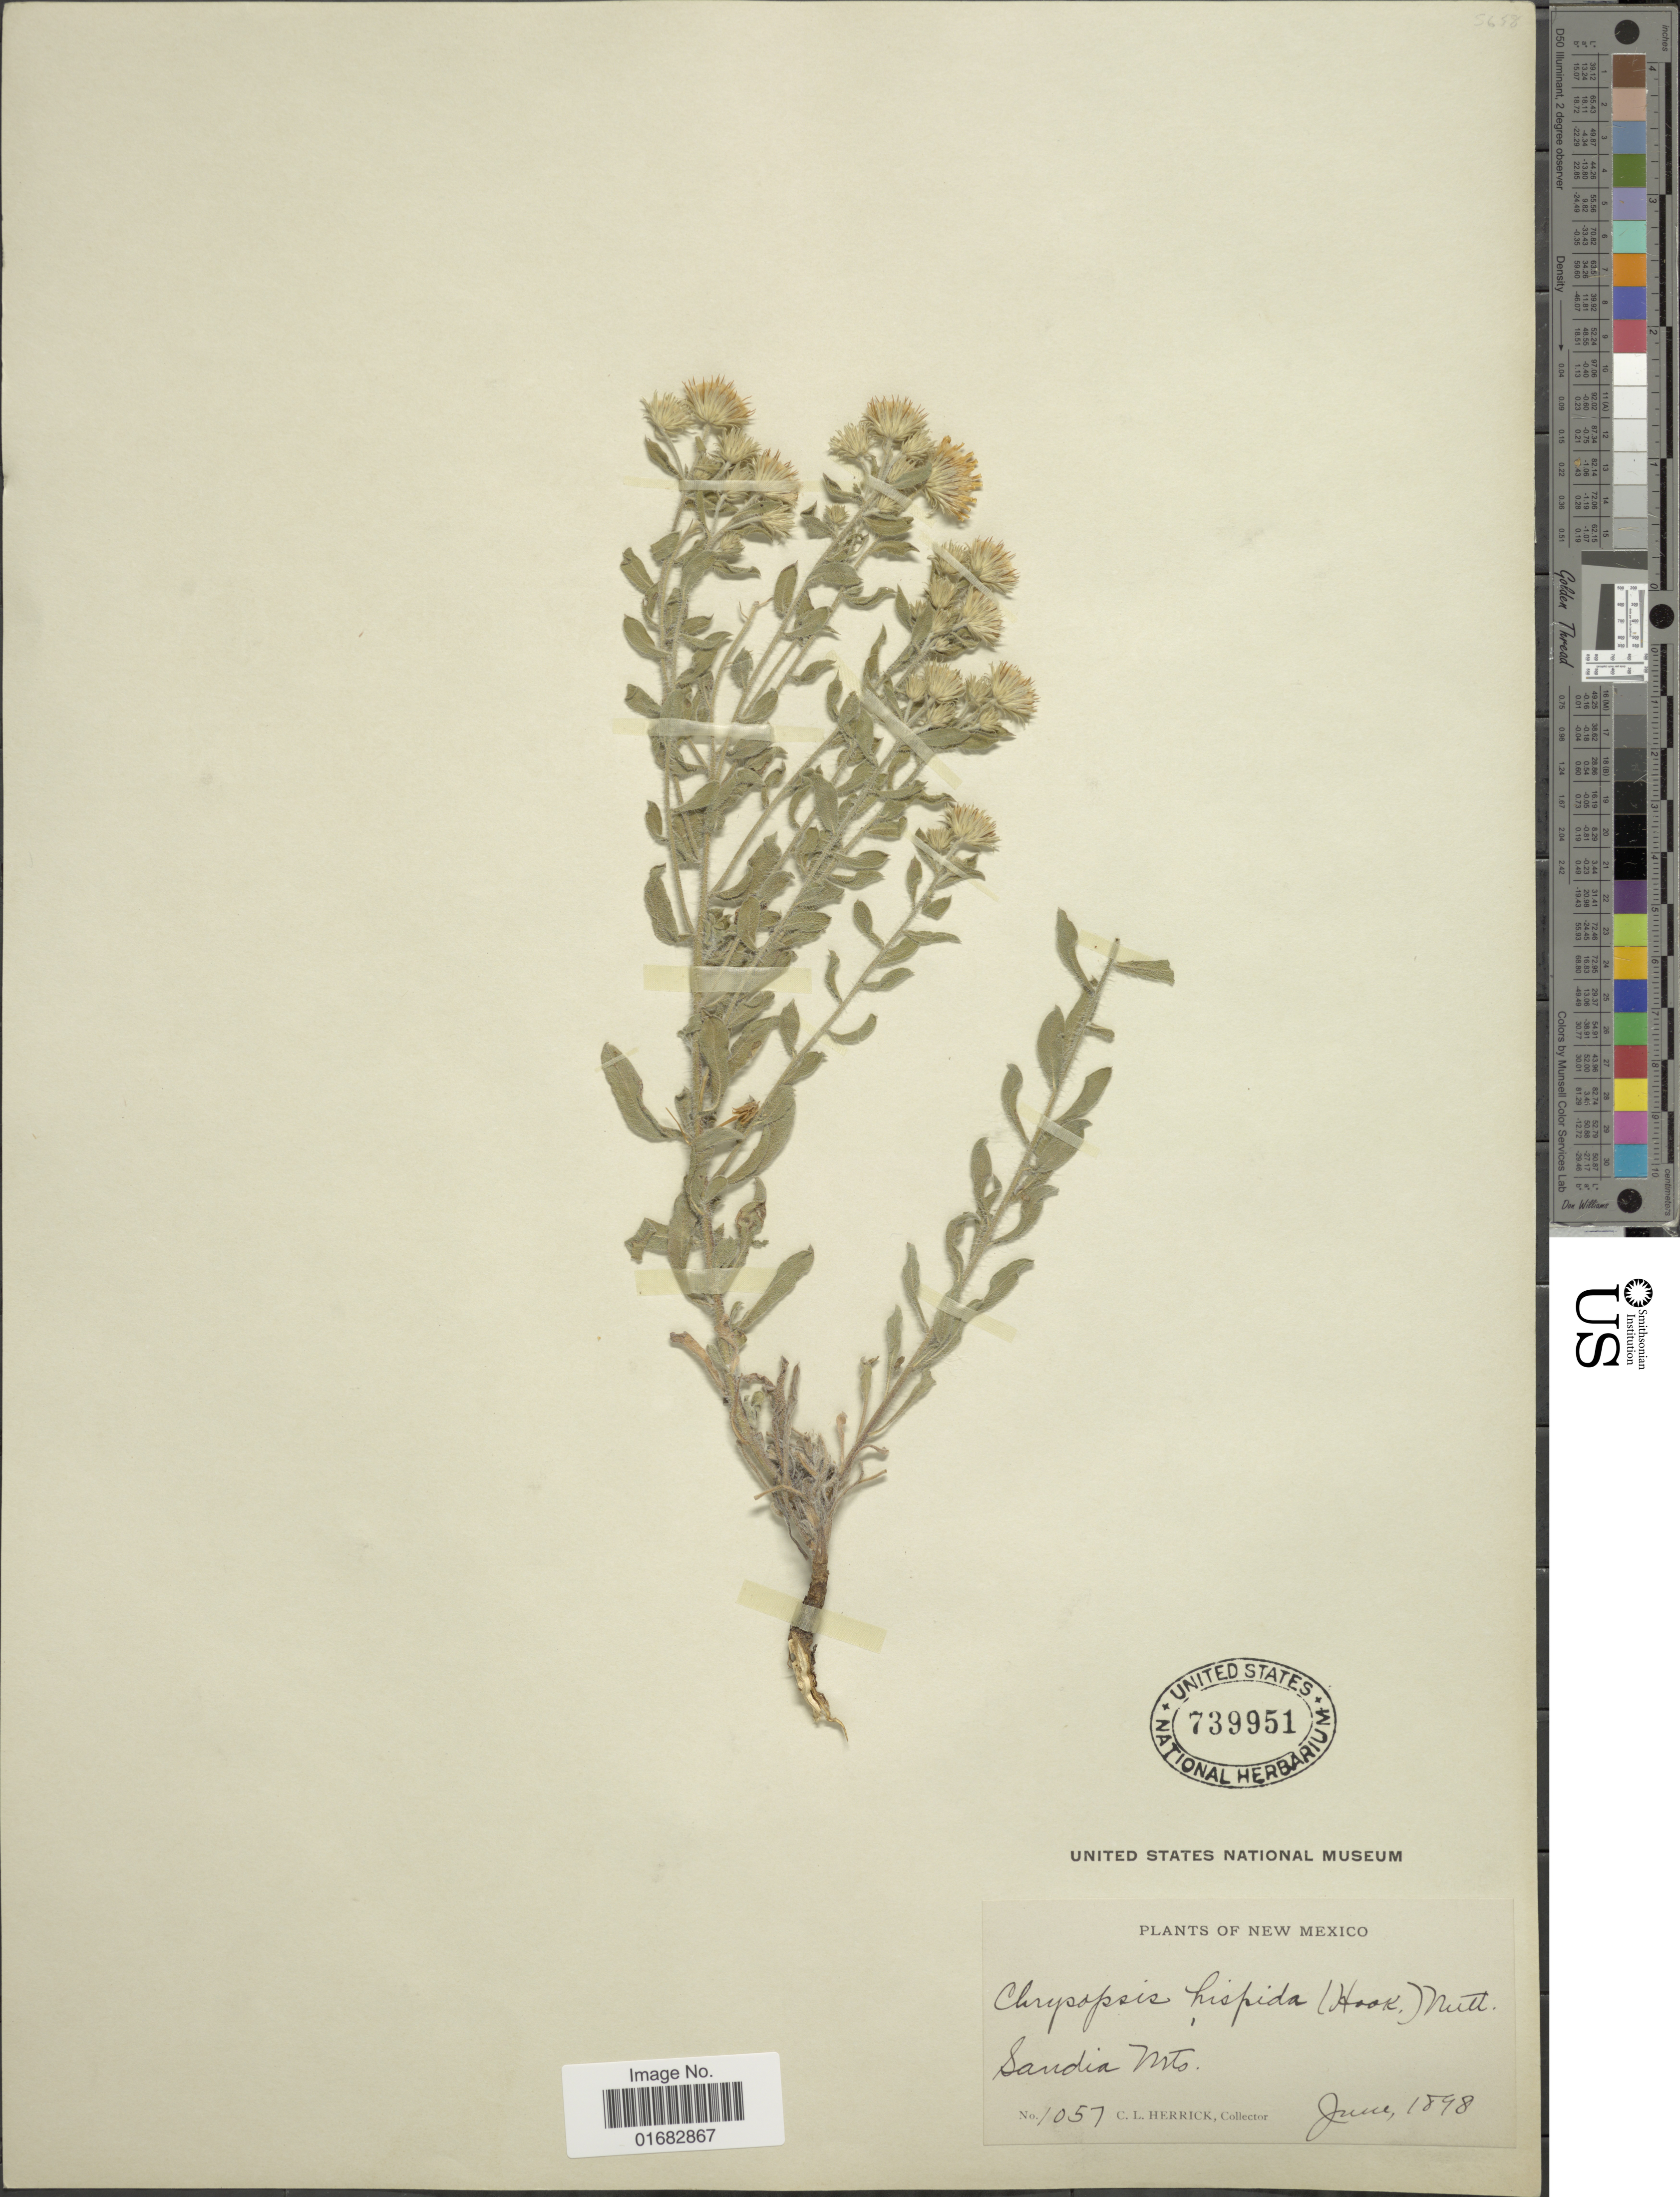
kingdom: Plantae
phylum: Tracheophyta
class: Magnoliopsida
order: Asterales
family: Asteraceae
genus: Heterotheca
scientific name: Heterotheca villosa var. hispida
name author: (Hook.) V.L. Harms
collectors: C. Herrick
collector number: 1057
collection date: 1898-06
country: United States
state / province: New Mexico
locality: Sandia Mts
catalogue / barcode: US 739951